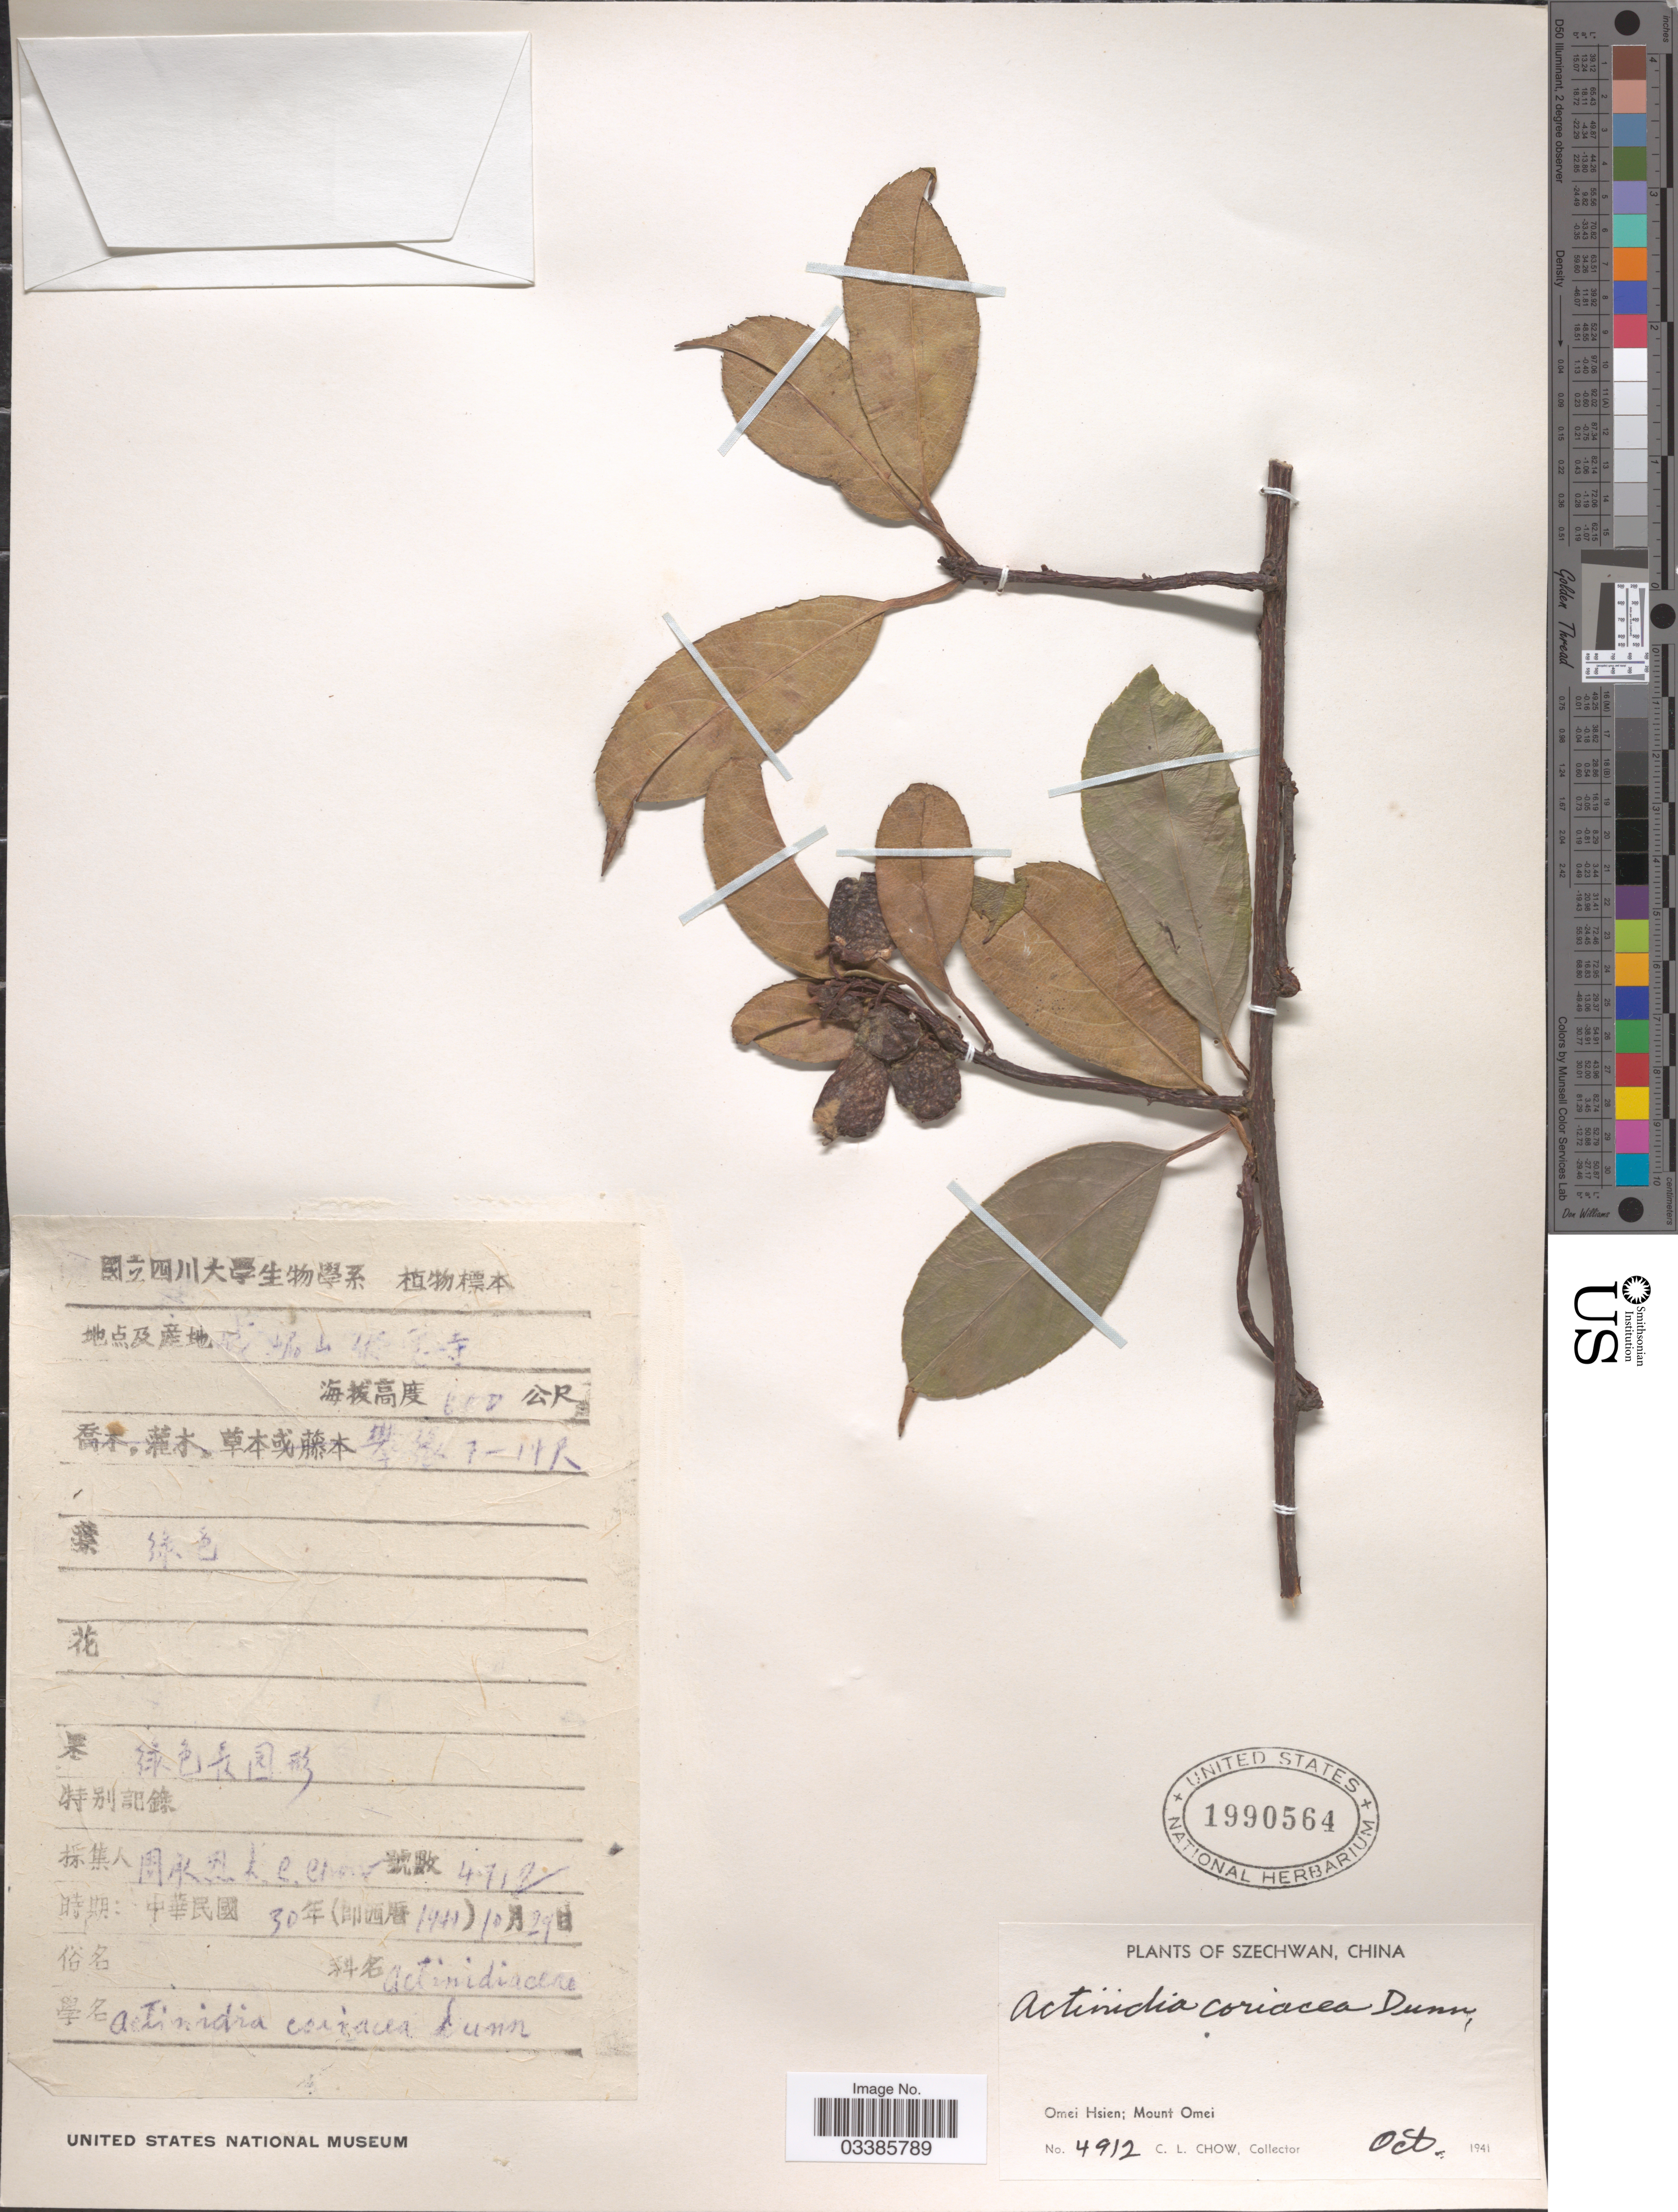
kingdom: Plantae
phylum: Tracheophyta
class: Magnoliopsida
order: Ericales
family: Actinidiaceae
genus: Actinidia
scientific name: Actinidia coriacea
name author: (Finet & Gagnep.) Dunn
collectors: C. Chow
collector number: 4912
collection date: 1941-10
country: China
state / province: Sichuan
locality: Szechwan. Omei Hsien; Mount Omei.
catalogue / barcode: US 1990564